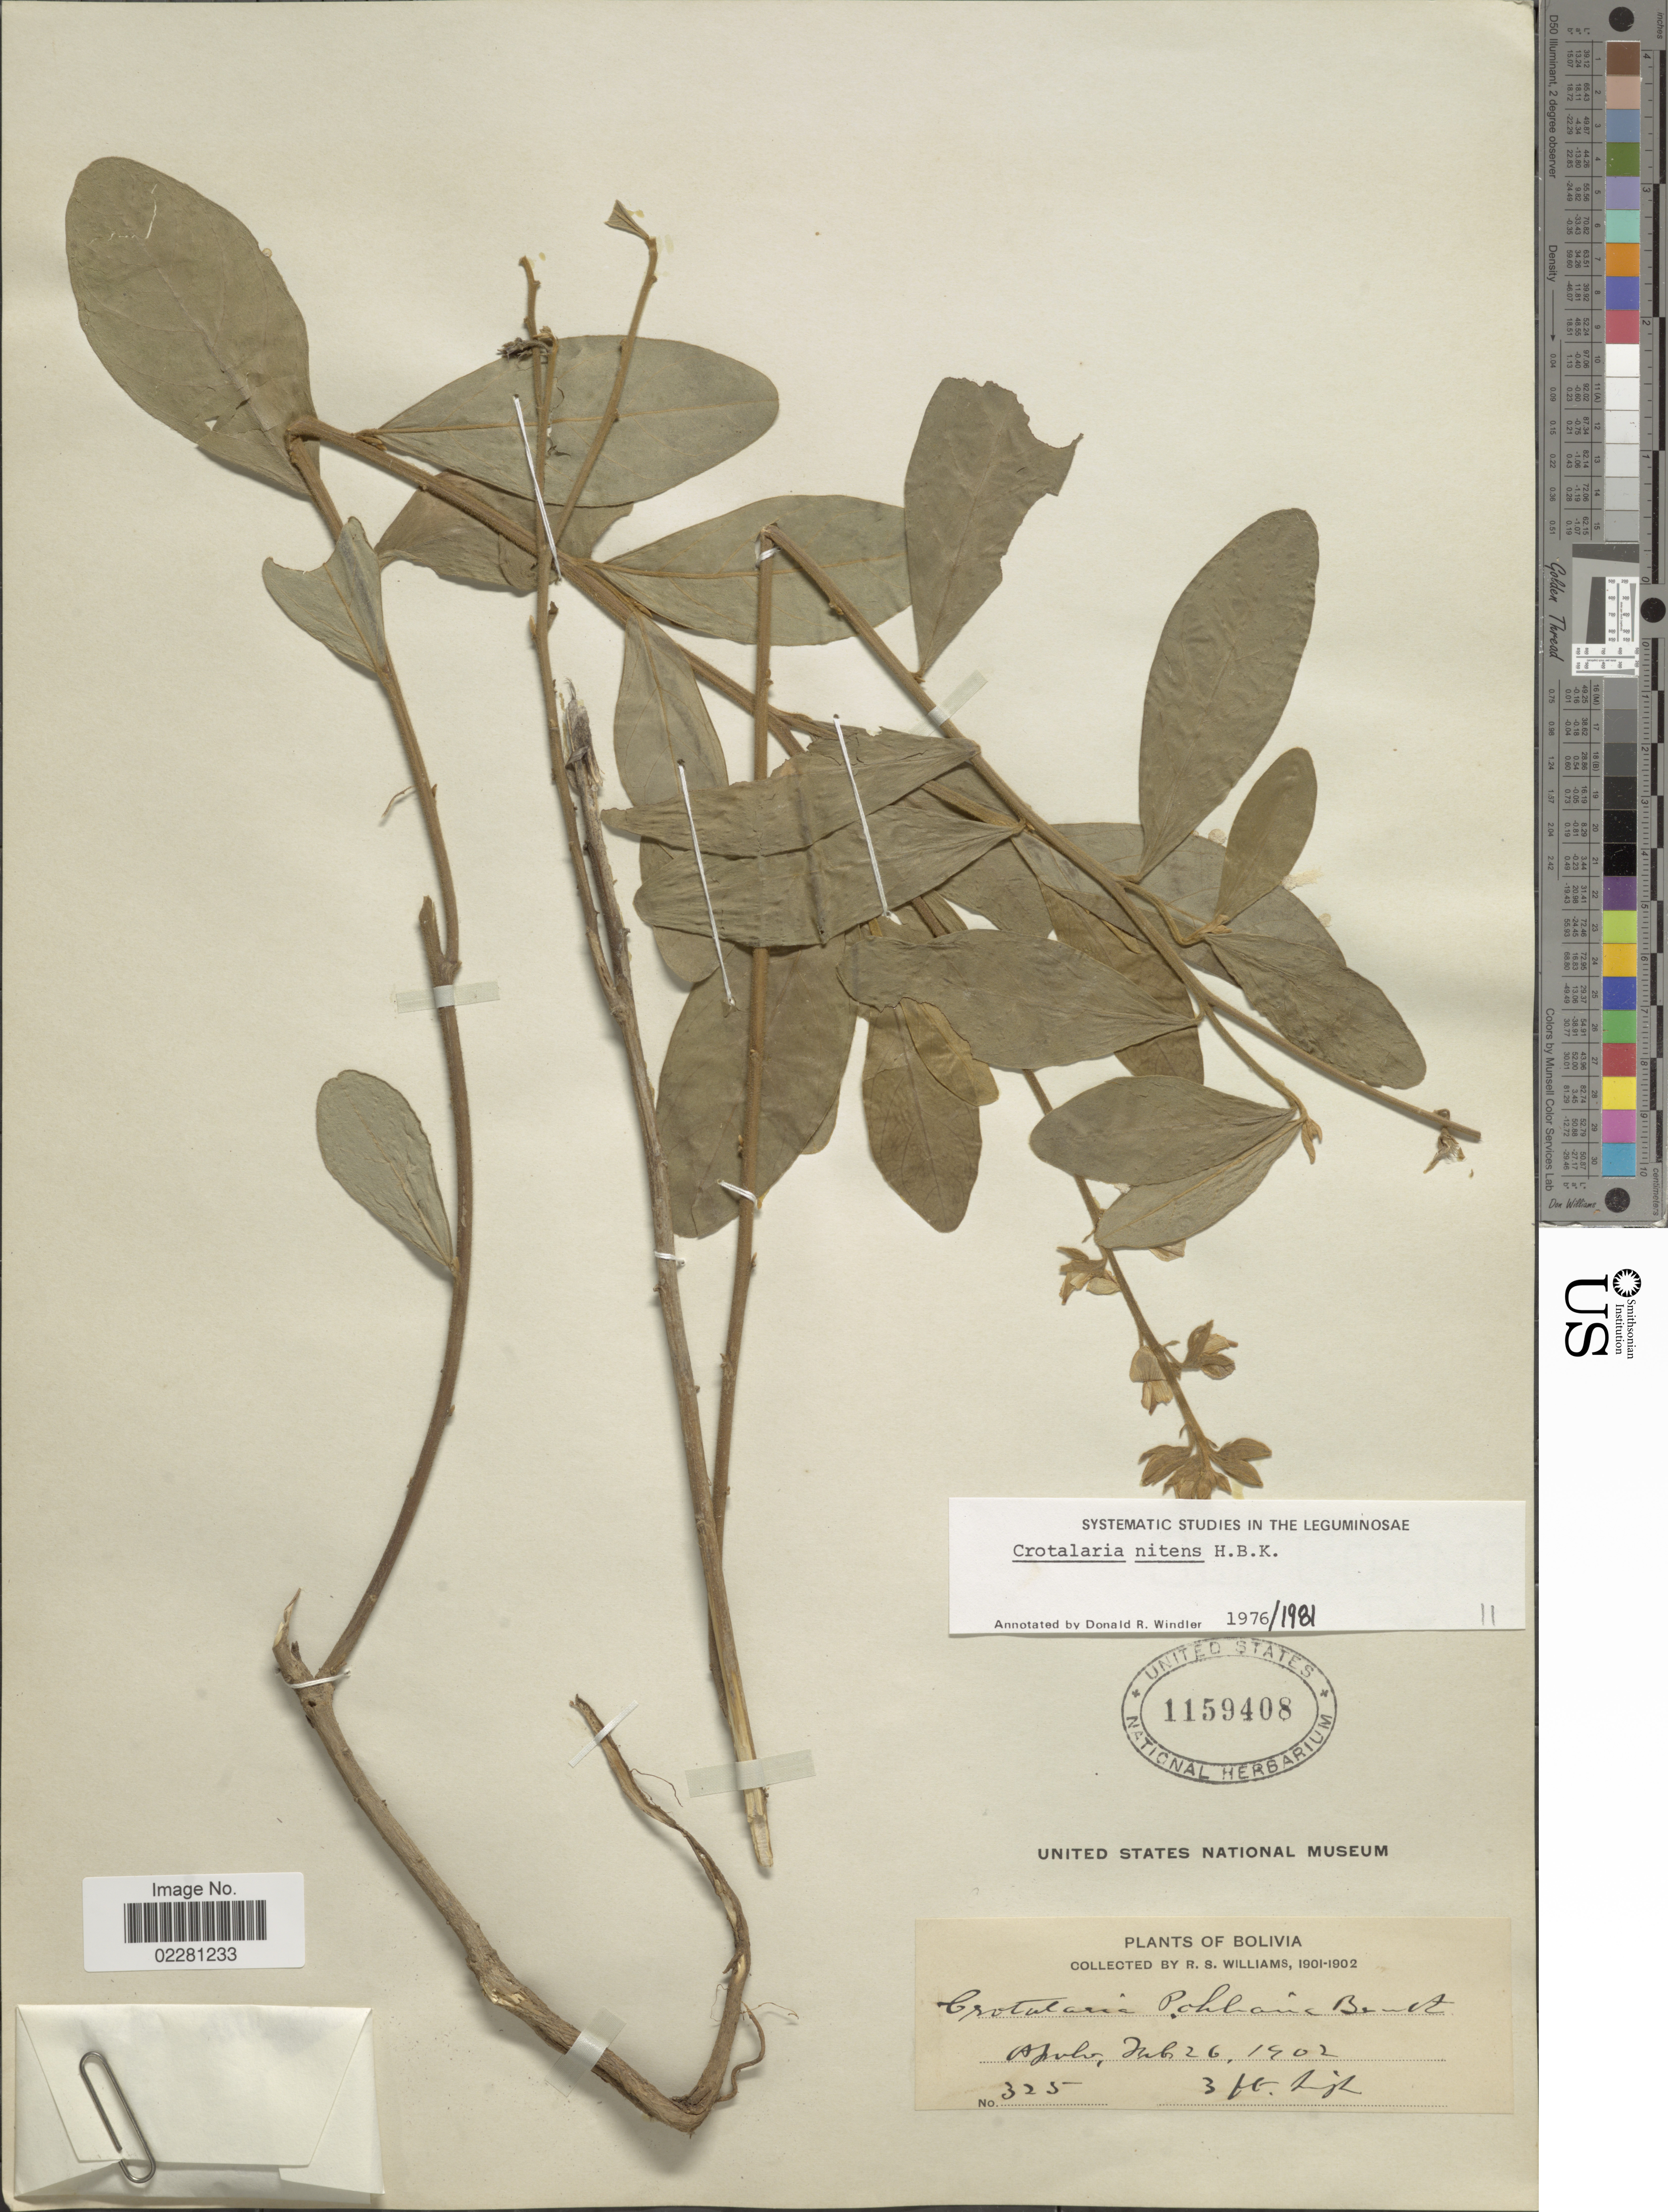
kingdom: Plantae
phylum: Tracheophyta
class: Magnoliopsida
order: Fabales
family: Fabaceae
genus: Crotalaria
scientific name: Crotalaria nitens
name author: Kunth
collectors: R. S. Williams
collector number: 325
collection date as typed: Feb. 26, 1902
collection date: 1902-02-26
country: Bolivia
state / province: La Paz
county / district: Franz Tamayo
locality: Apolo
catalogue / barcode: US 1159408